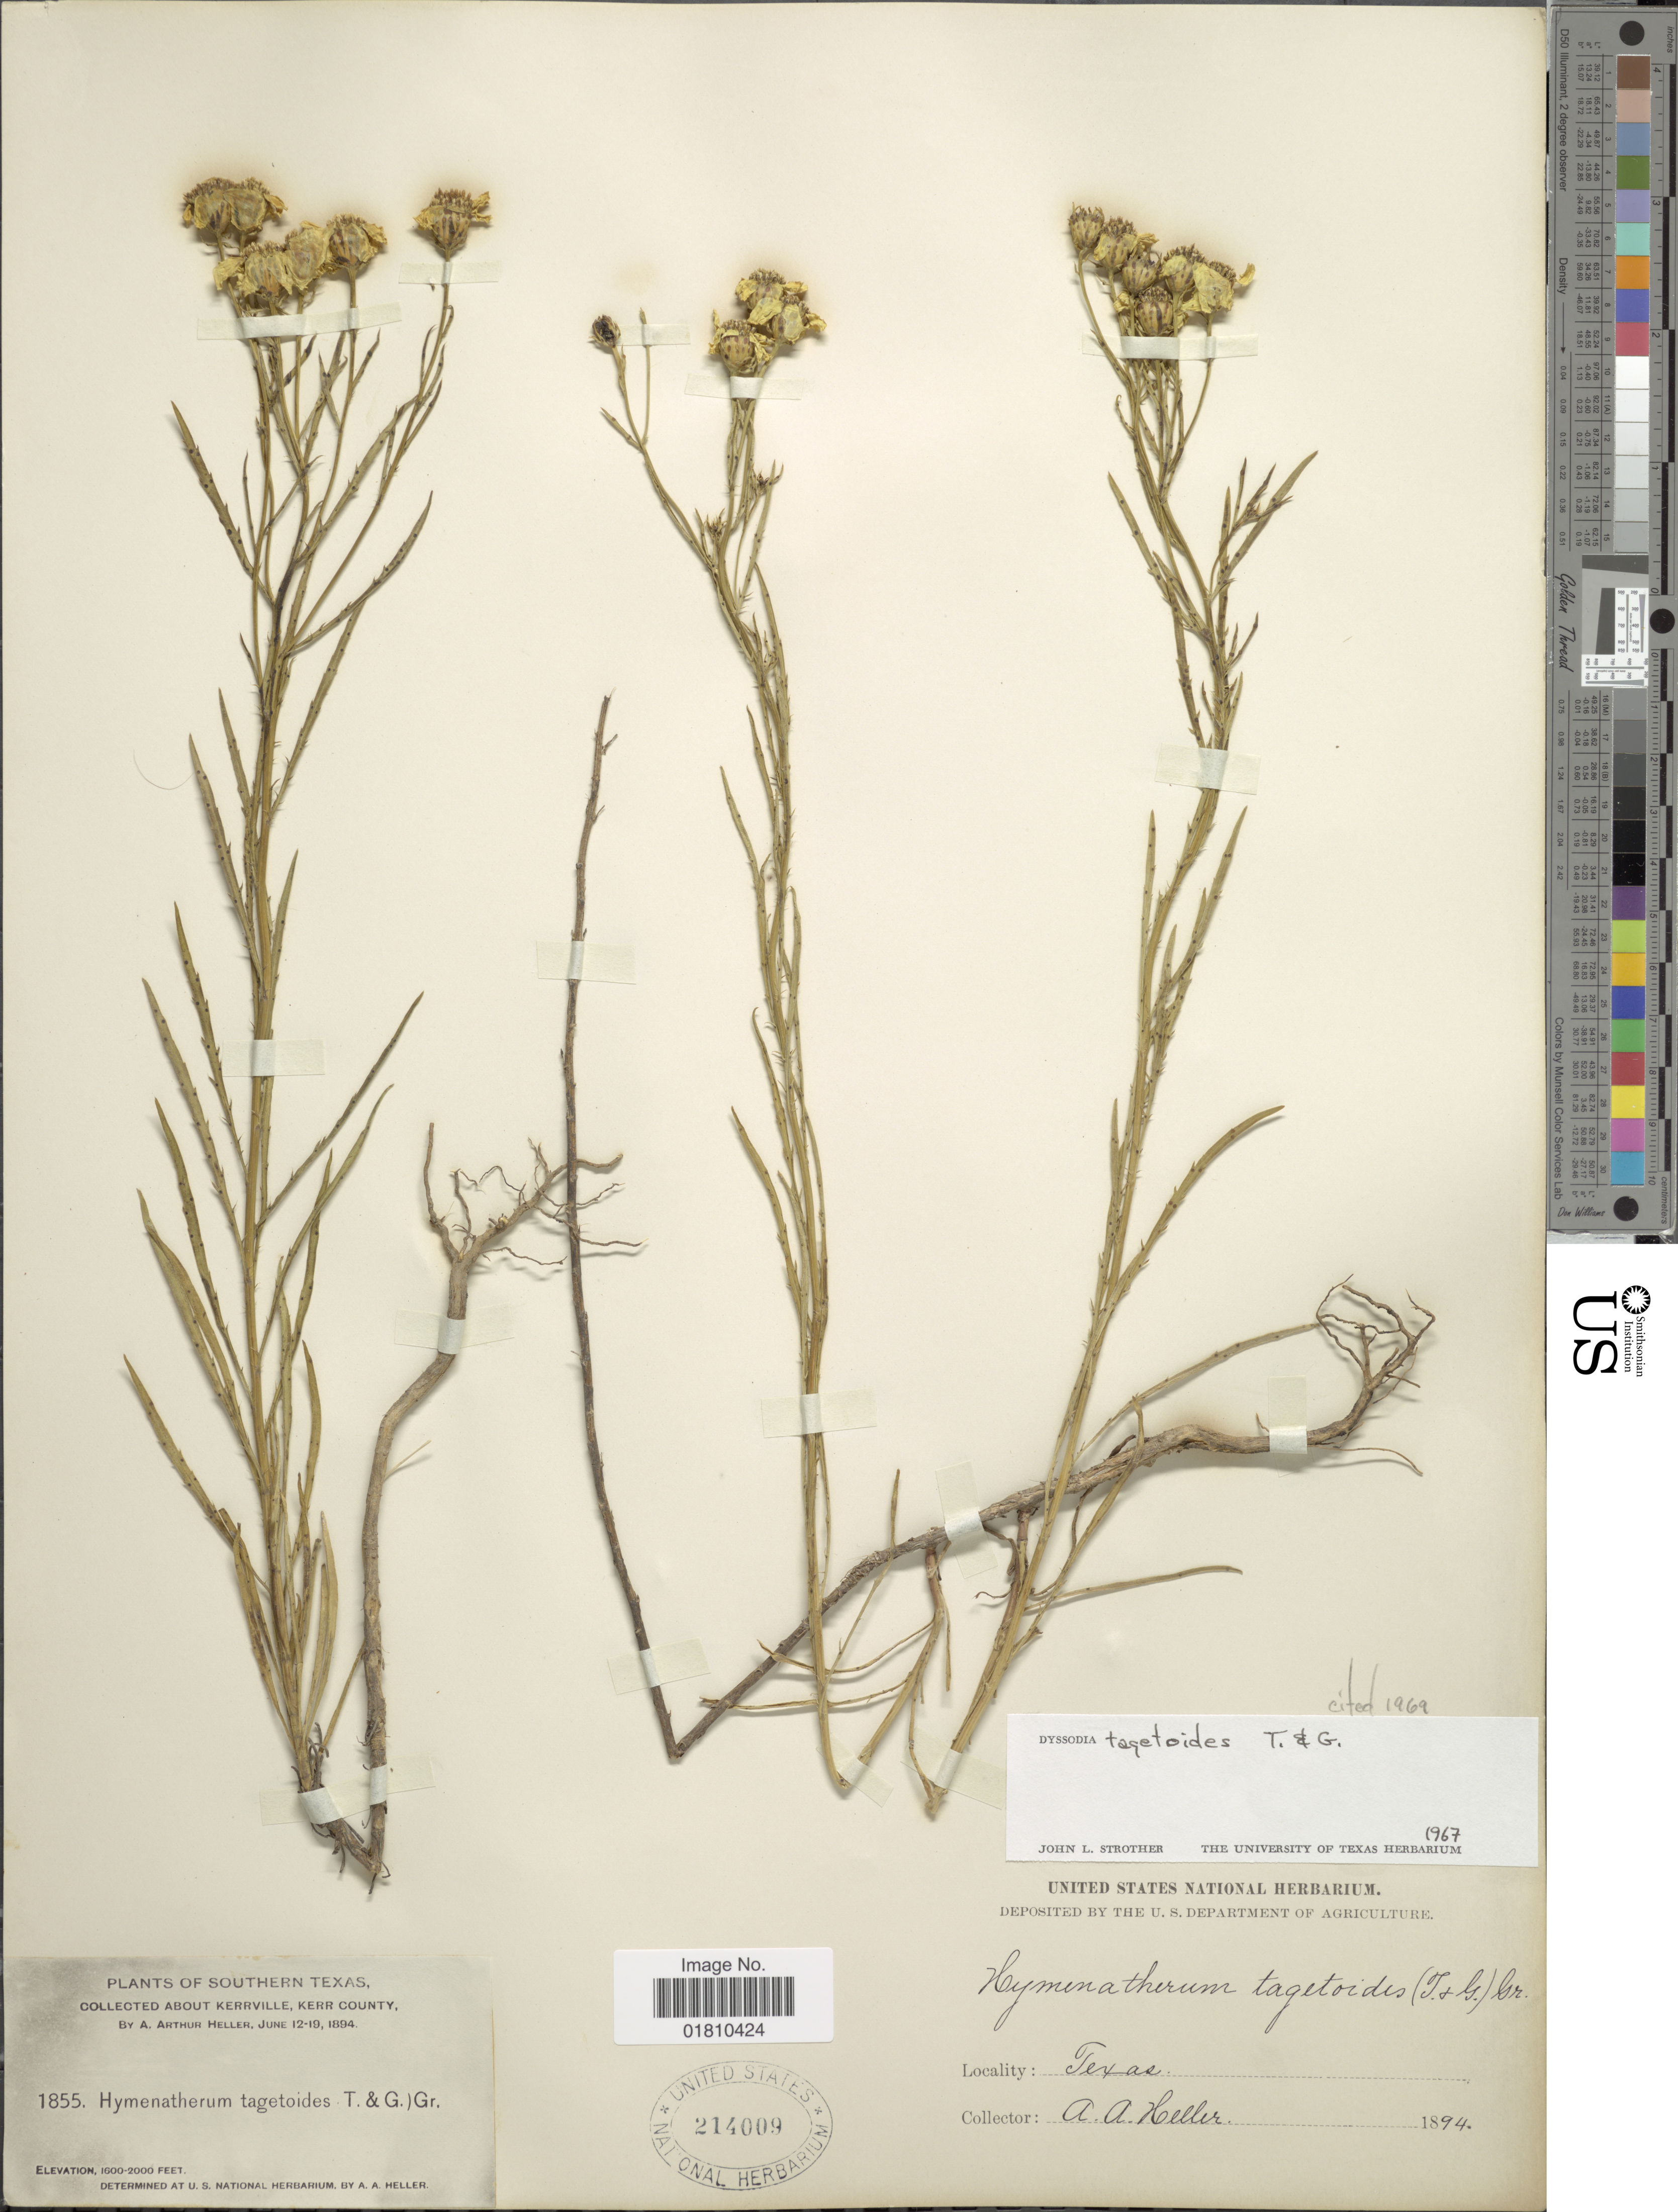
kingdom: Plantae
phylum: Tracheophyta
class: Magnoliopsida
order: Asterales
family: Asteraceae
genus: Dysodiopsis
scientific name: Dysodiopsis tagetoides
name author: (Torr. & A. Gray) Rydb.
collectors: A. A. Heller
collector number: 1855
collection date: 1894-06-12/1894-06-19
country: United States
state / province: Texas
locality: Southern Texas, about Kerrville, Kerr County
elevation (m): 488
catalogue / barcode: US 214009